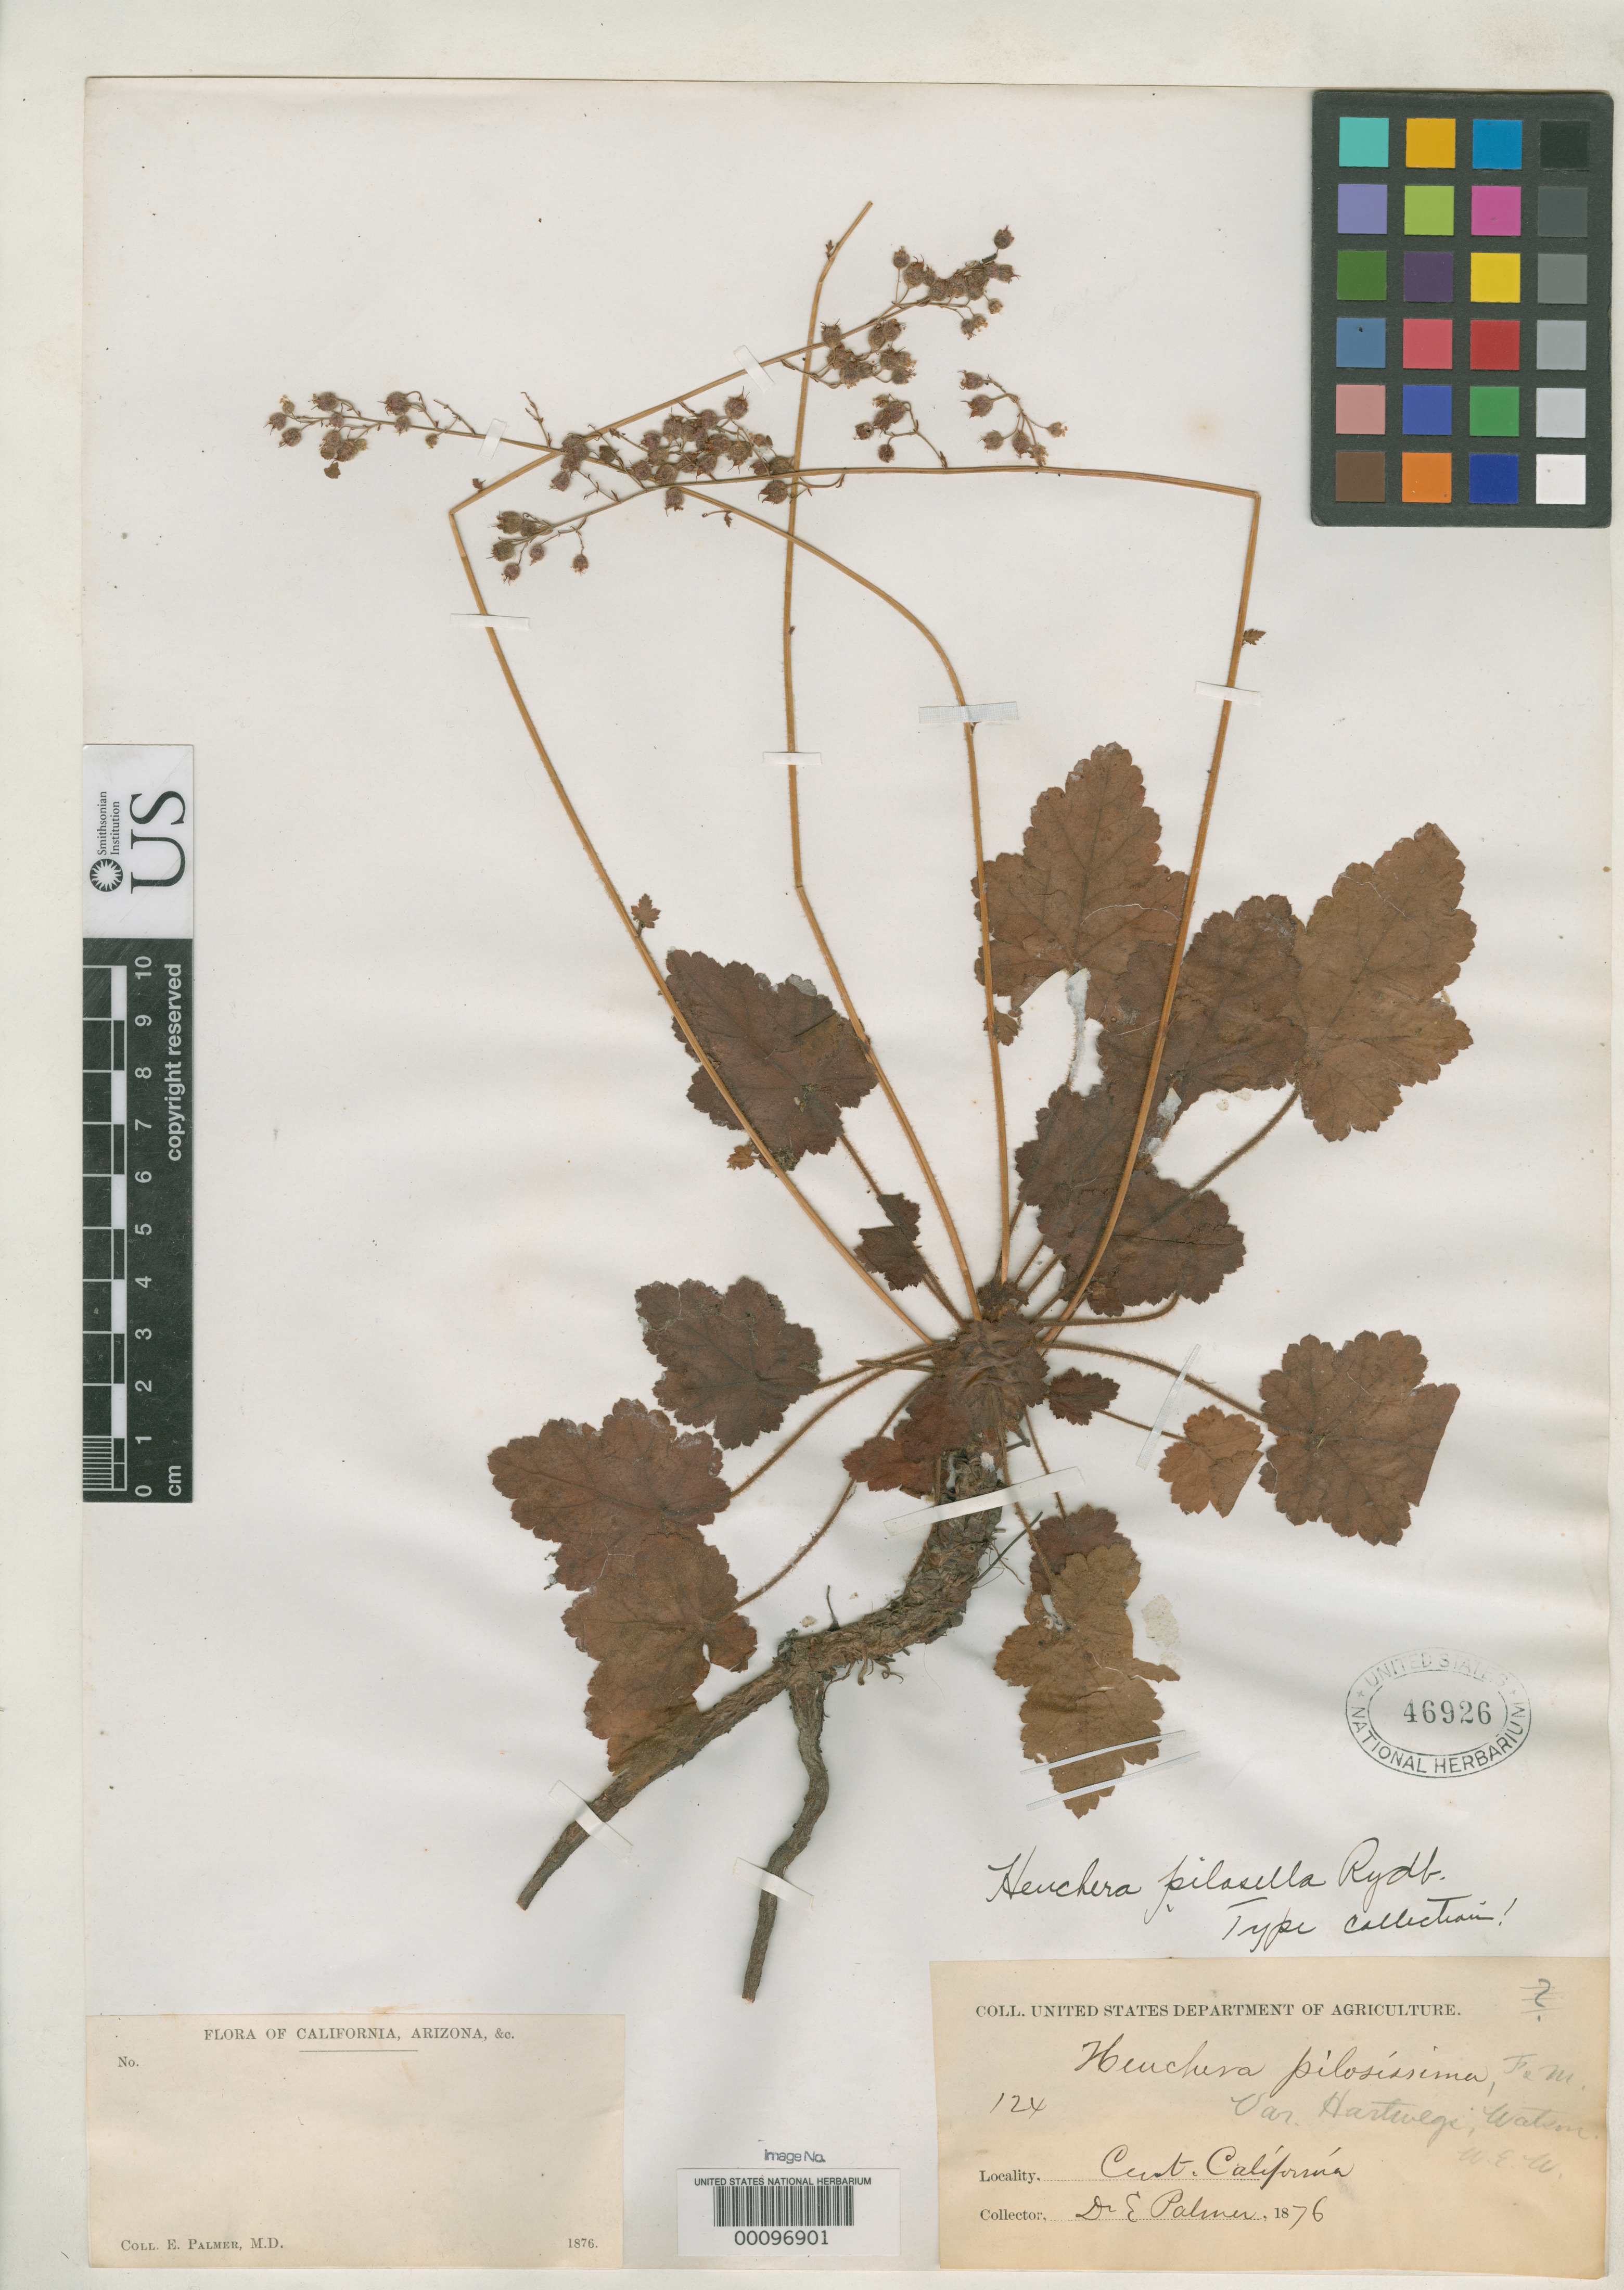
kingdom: Plantae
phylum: Tracheophyta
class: Magnoliopsida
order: Saxifragales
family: Saxifragaceae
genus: Heuchera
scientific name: Heuchera pilosella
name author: Rydb.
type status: Isotype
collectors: E. Palmer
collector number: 124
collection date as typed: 1876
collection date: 1876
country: United States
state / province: California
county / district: San Luis Obispo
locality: San Luis Obispo.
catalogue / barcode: US 46926